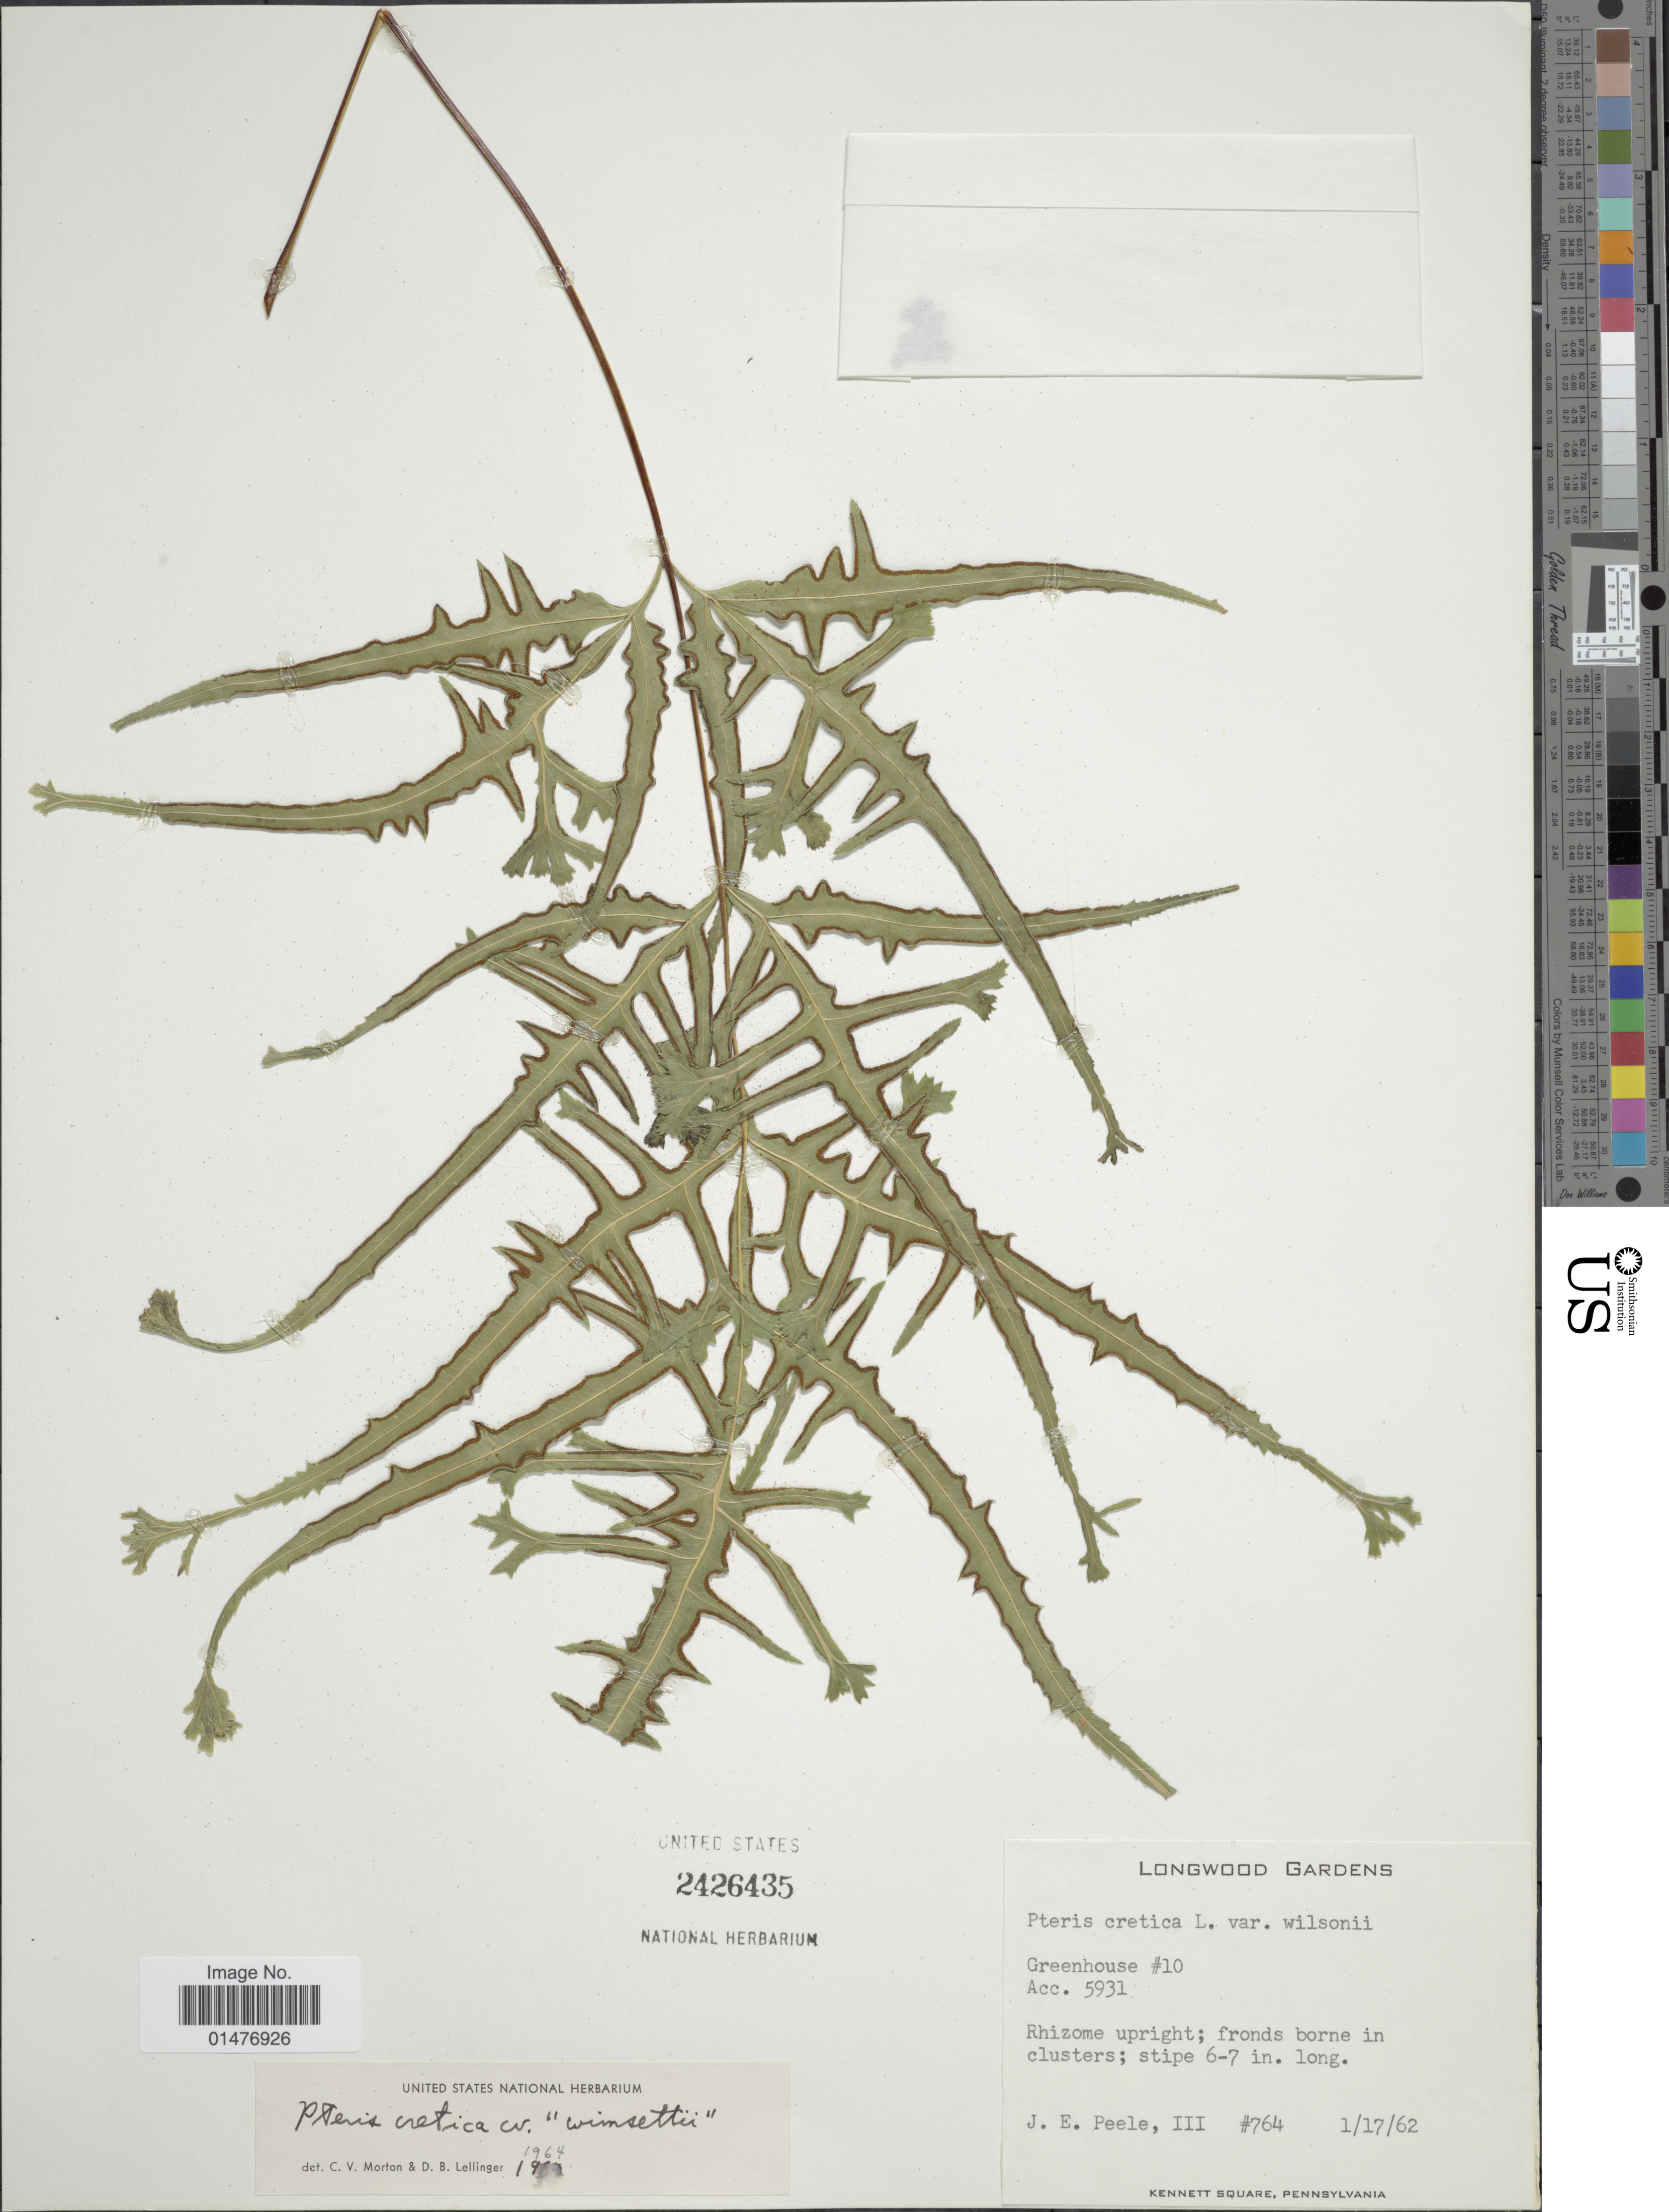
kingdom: Plantae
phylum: Tracheophyta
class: Polypodiopsida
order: Polypodiales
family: Pteridaceae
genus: Pteris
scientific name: Pteris cretica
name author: L.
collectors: J. Peele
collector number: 764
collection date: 1962-01-17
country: United States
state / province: Pennsylvania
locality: Rhizome uprigjt; fronds borne in clusters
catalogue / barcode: US 2426435